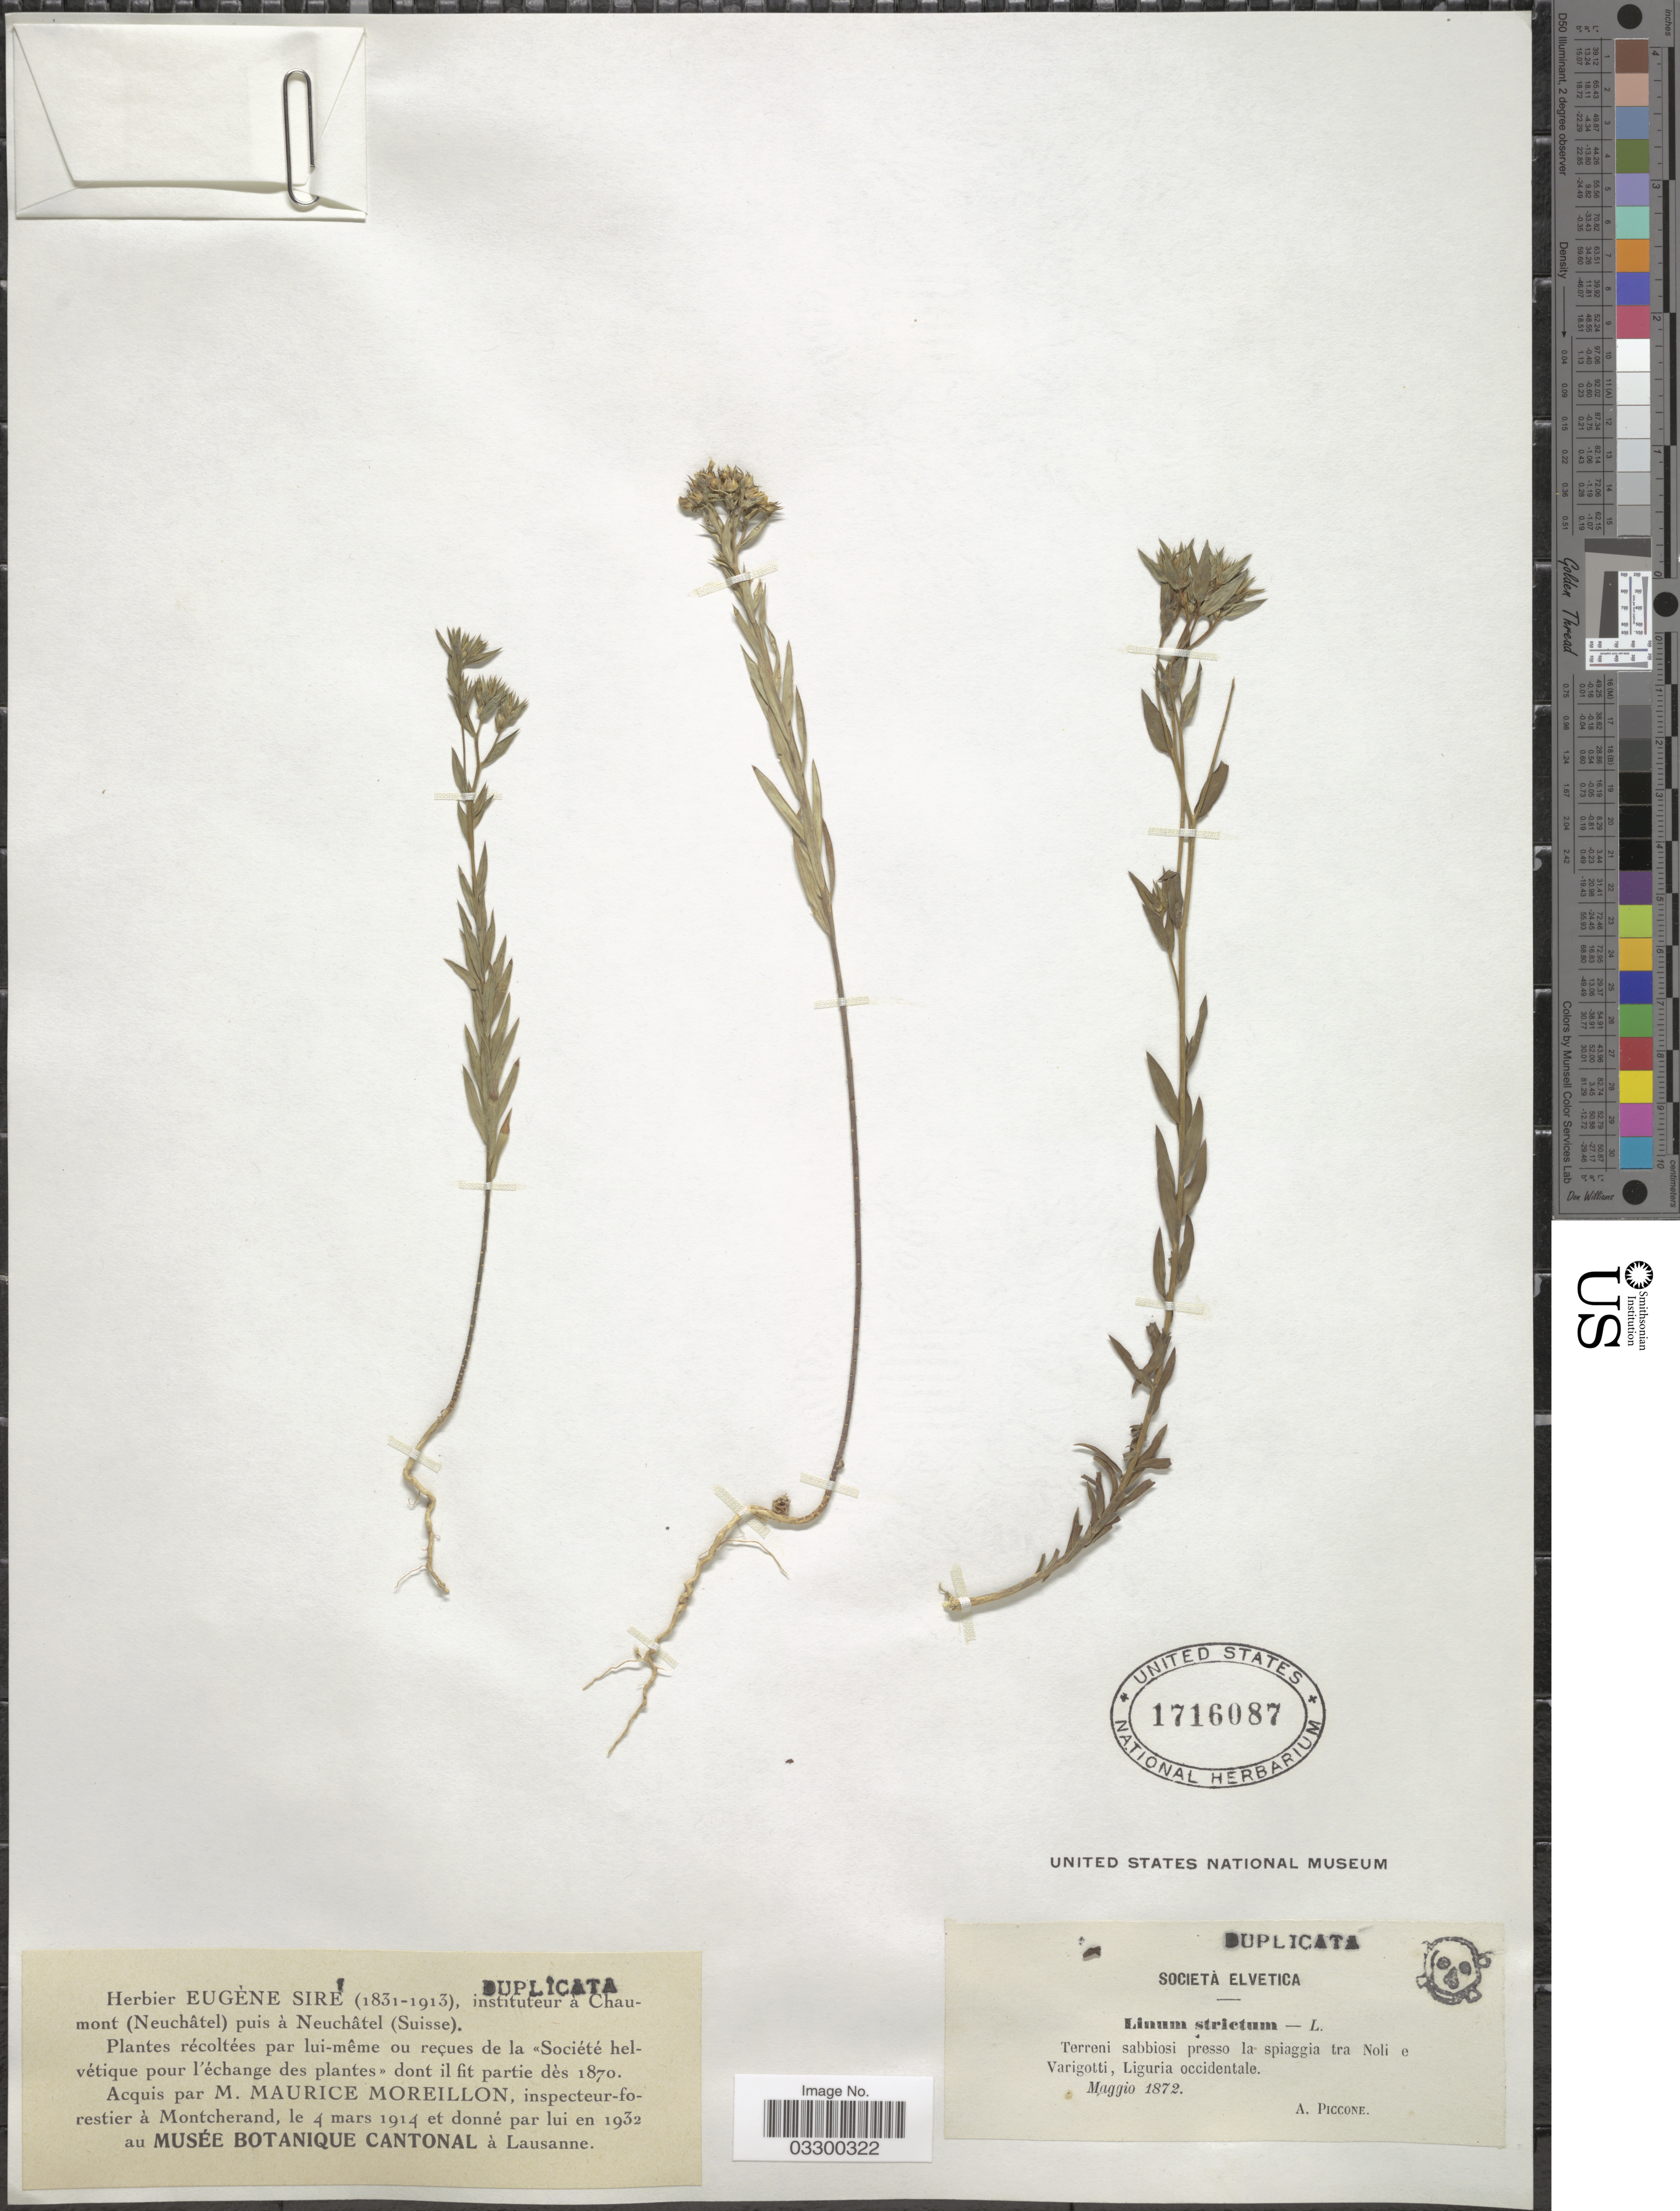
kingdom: Plantae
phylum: Tracheophyta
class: Magnoliopsida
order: Malpighiales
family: Linaceae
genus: Linum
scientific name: Linum strictum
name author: L.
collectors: A. Piccone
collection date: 1872-05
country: Italy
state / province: Liguria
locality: Terreni sabbiosi presso la spiaggia tra Noli e Varigotti, Liguria occidentale.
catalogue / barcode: US 1716087